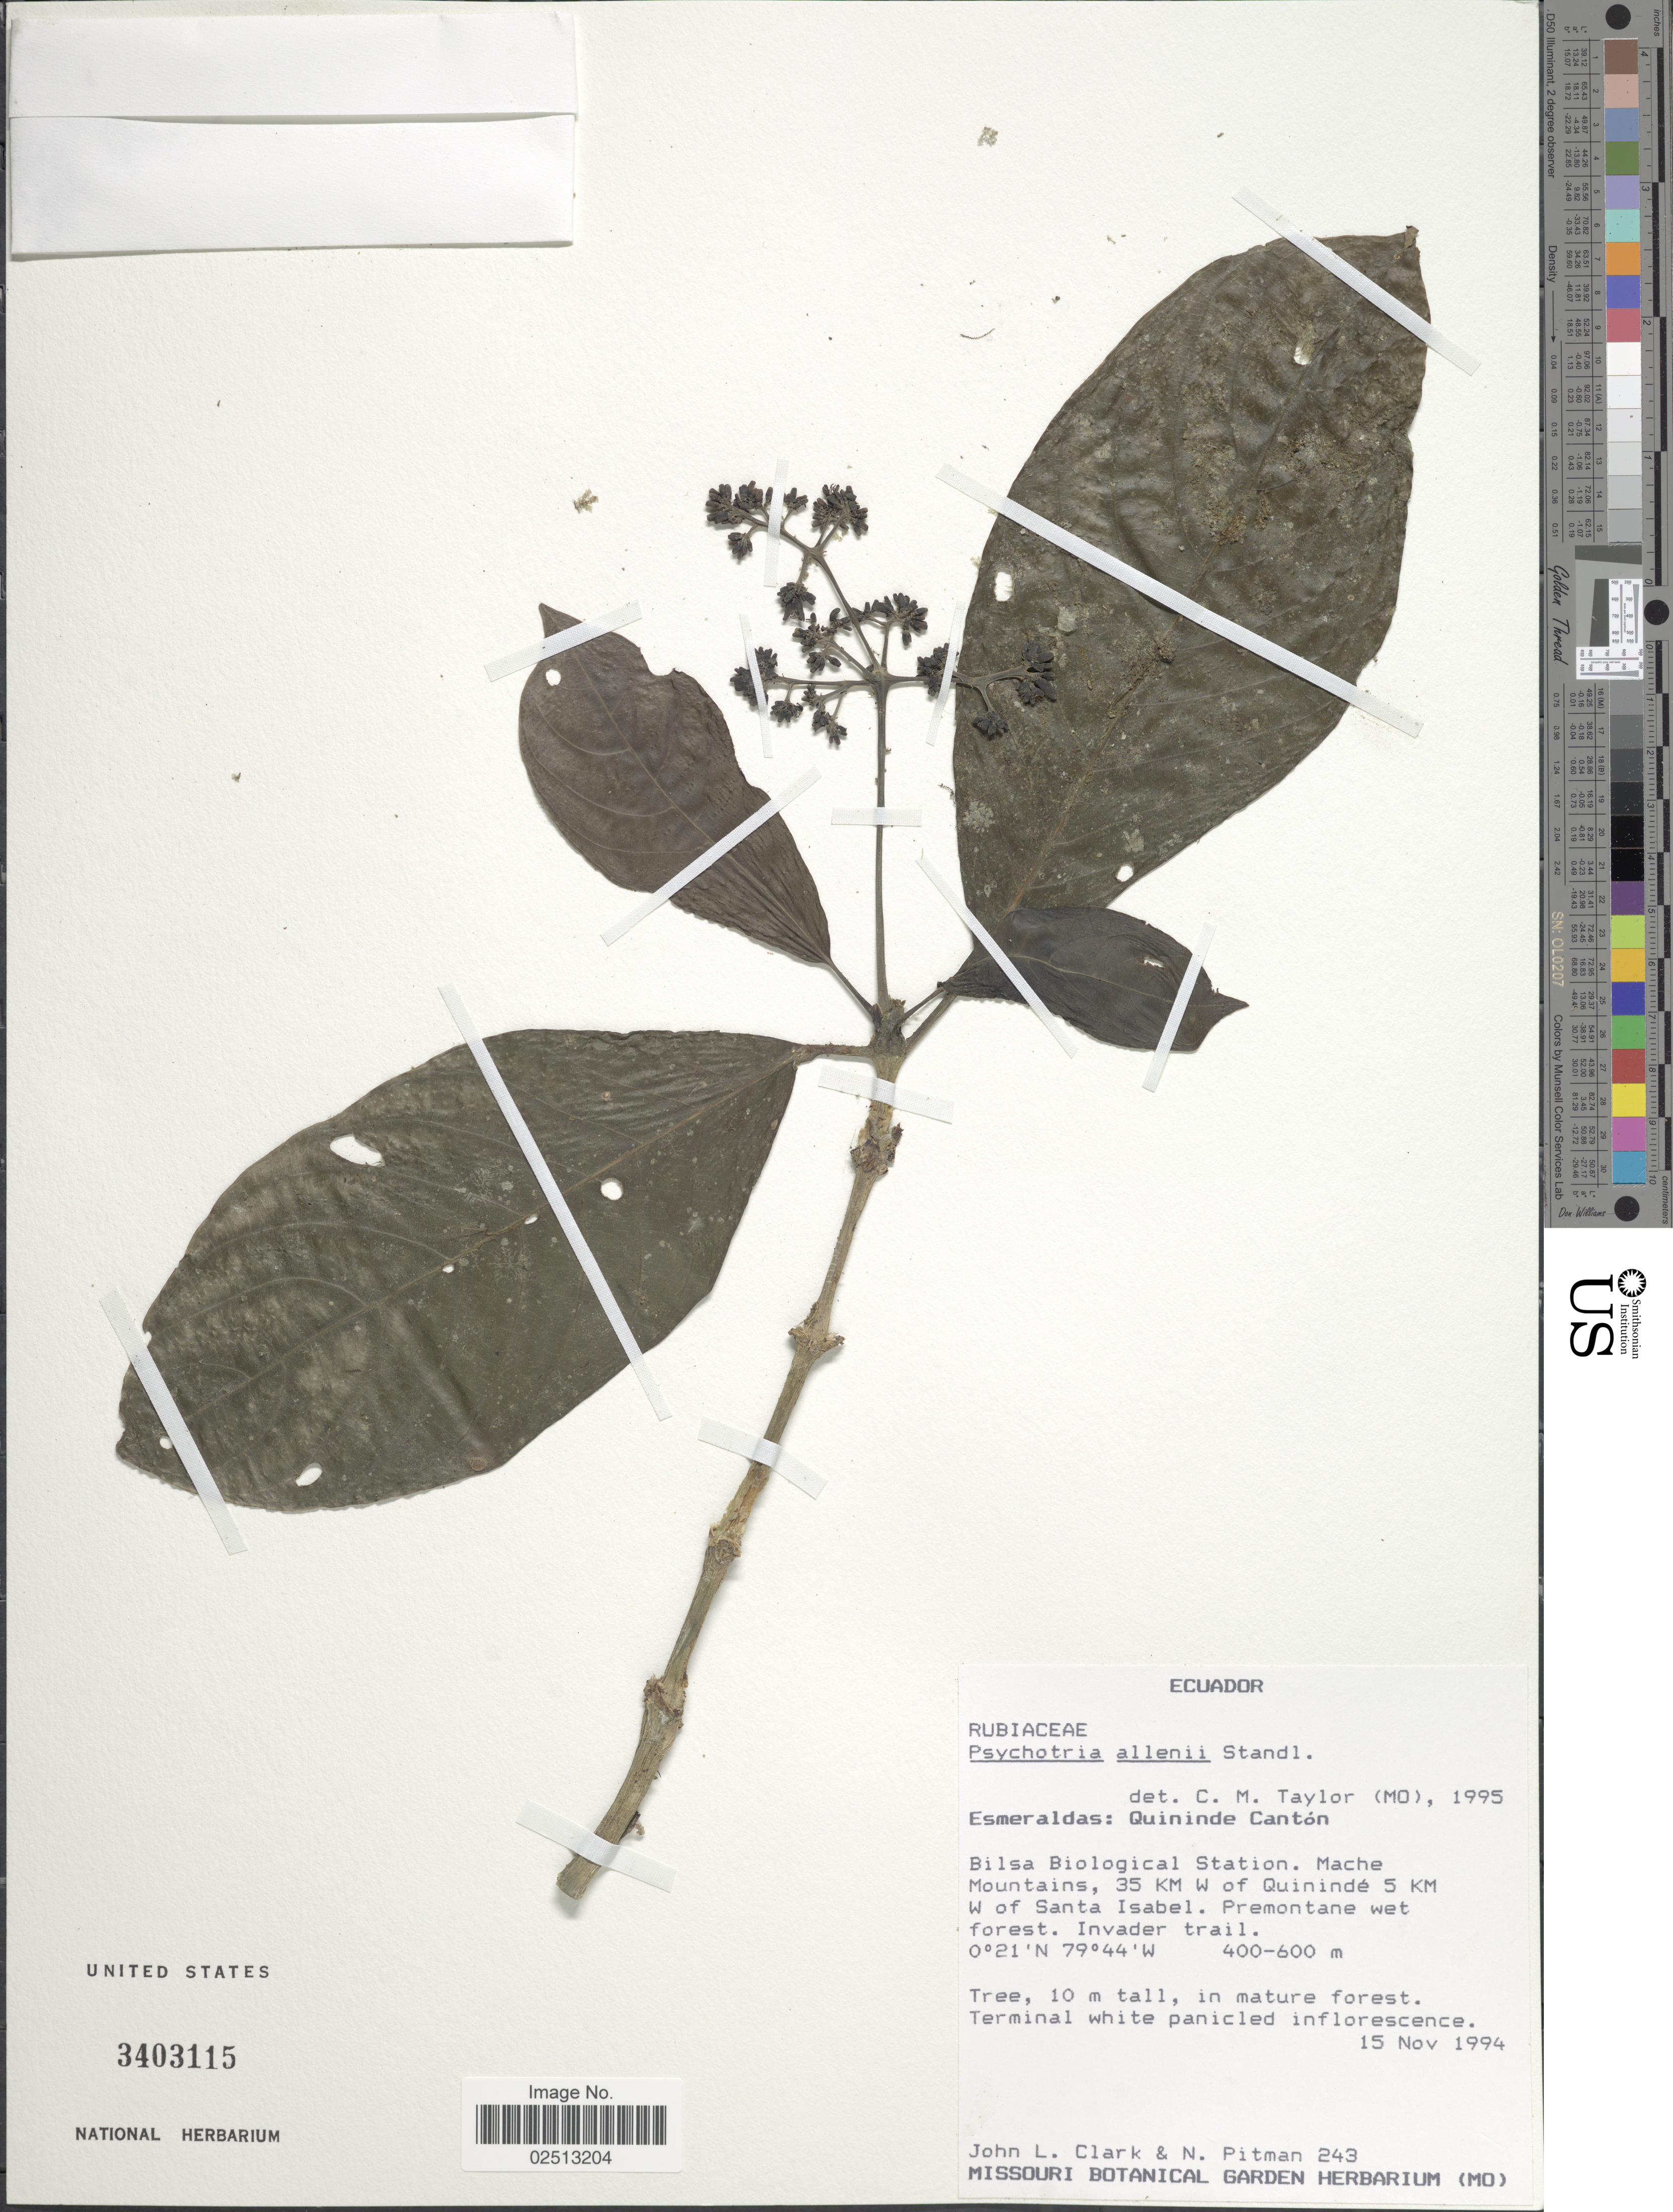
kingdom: Plantae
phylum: Tracheophyta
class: Magnoliopsida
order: Gentianales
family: Rubiaceae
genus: Psychotria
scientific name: Psychotria allenii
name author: Standl. in Woodson & Schery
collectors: J. L. Clark & N. Pitman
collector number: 243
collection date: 1994-11-15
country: Ecuador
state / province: Esmeraldas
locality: Esmeraldas: Quininde Canton, Bilsa Biological Station. Mache Mountains, 35 km W of Quininde 5 Km W of Santa Isabel. Premontane wet forest.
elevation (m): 400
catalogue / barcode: US 3403115